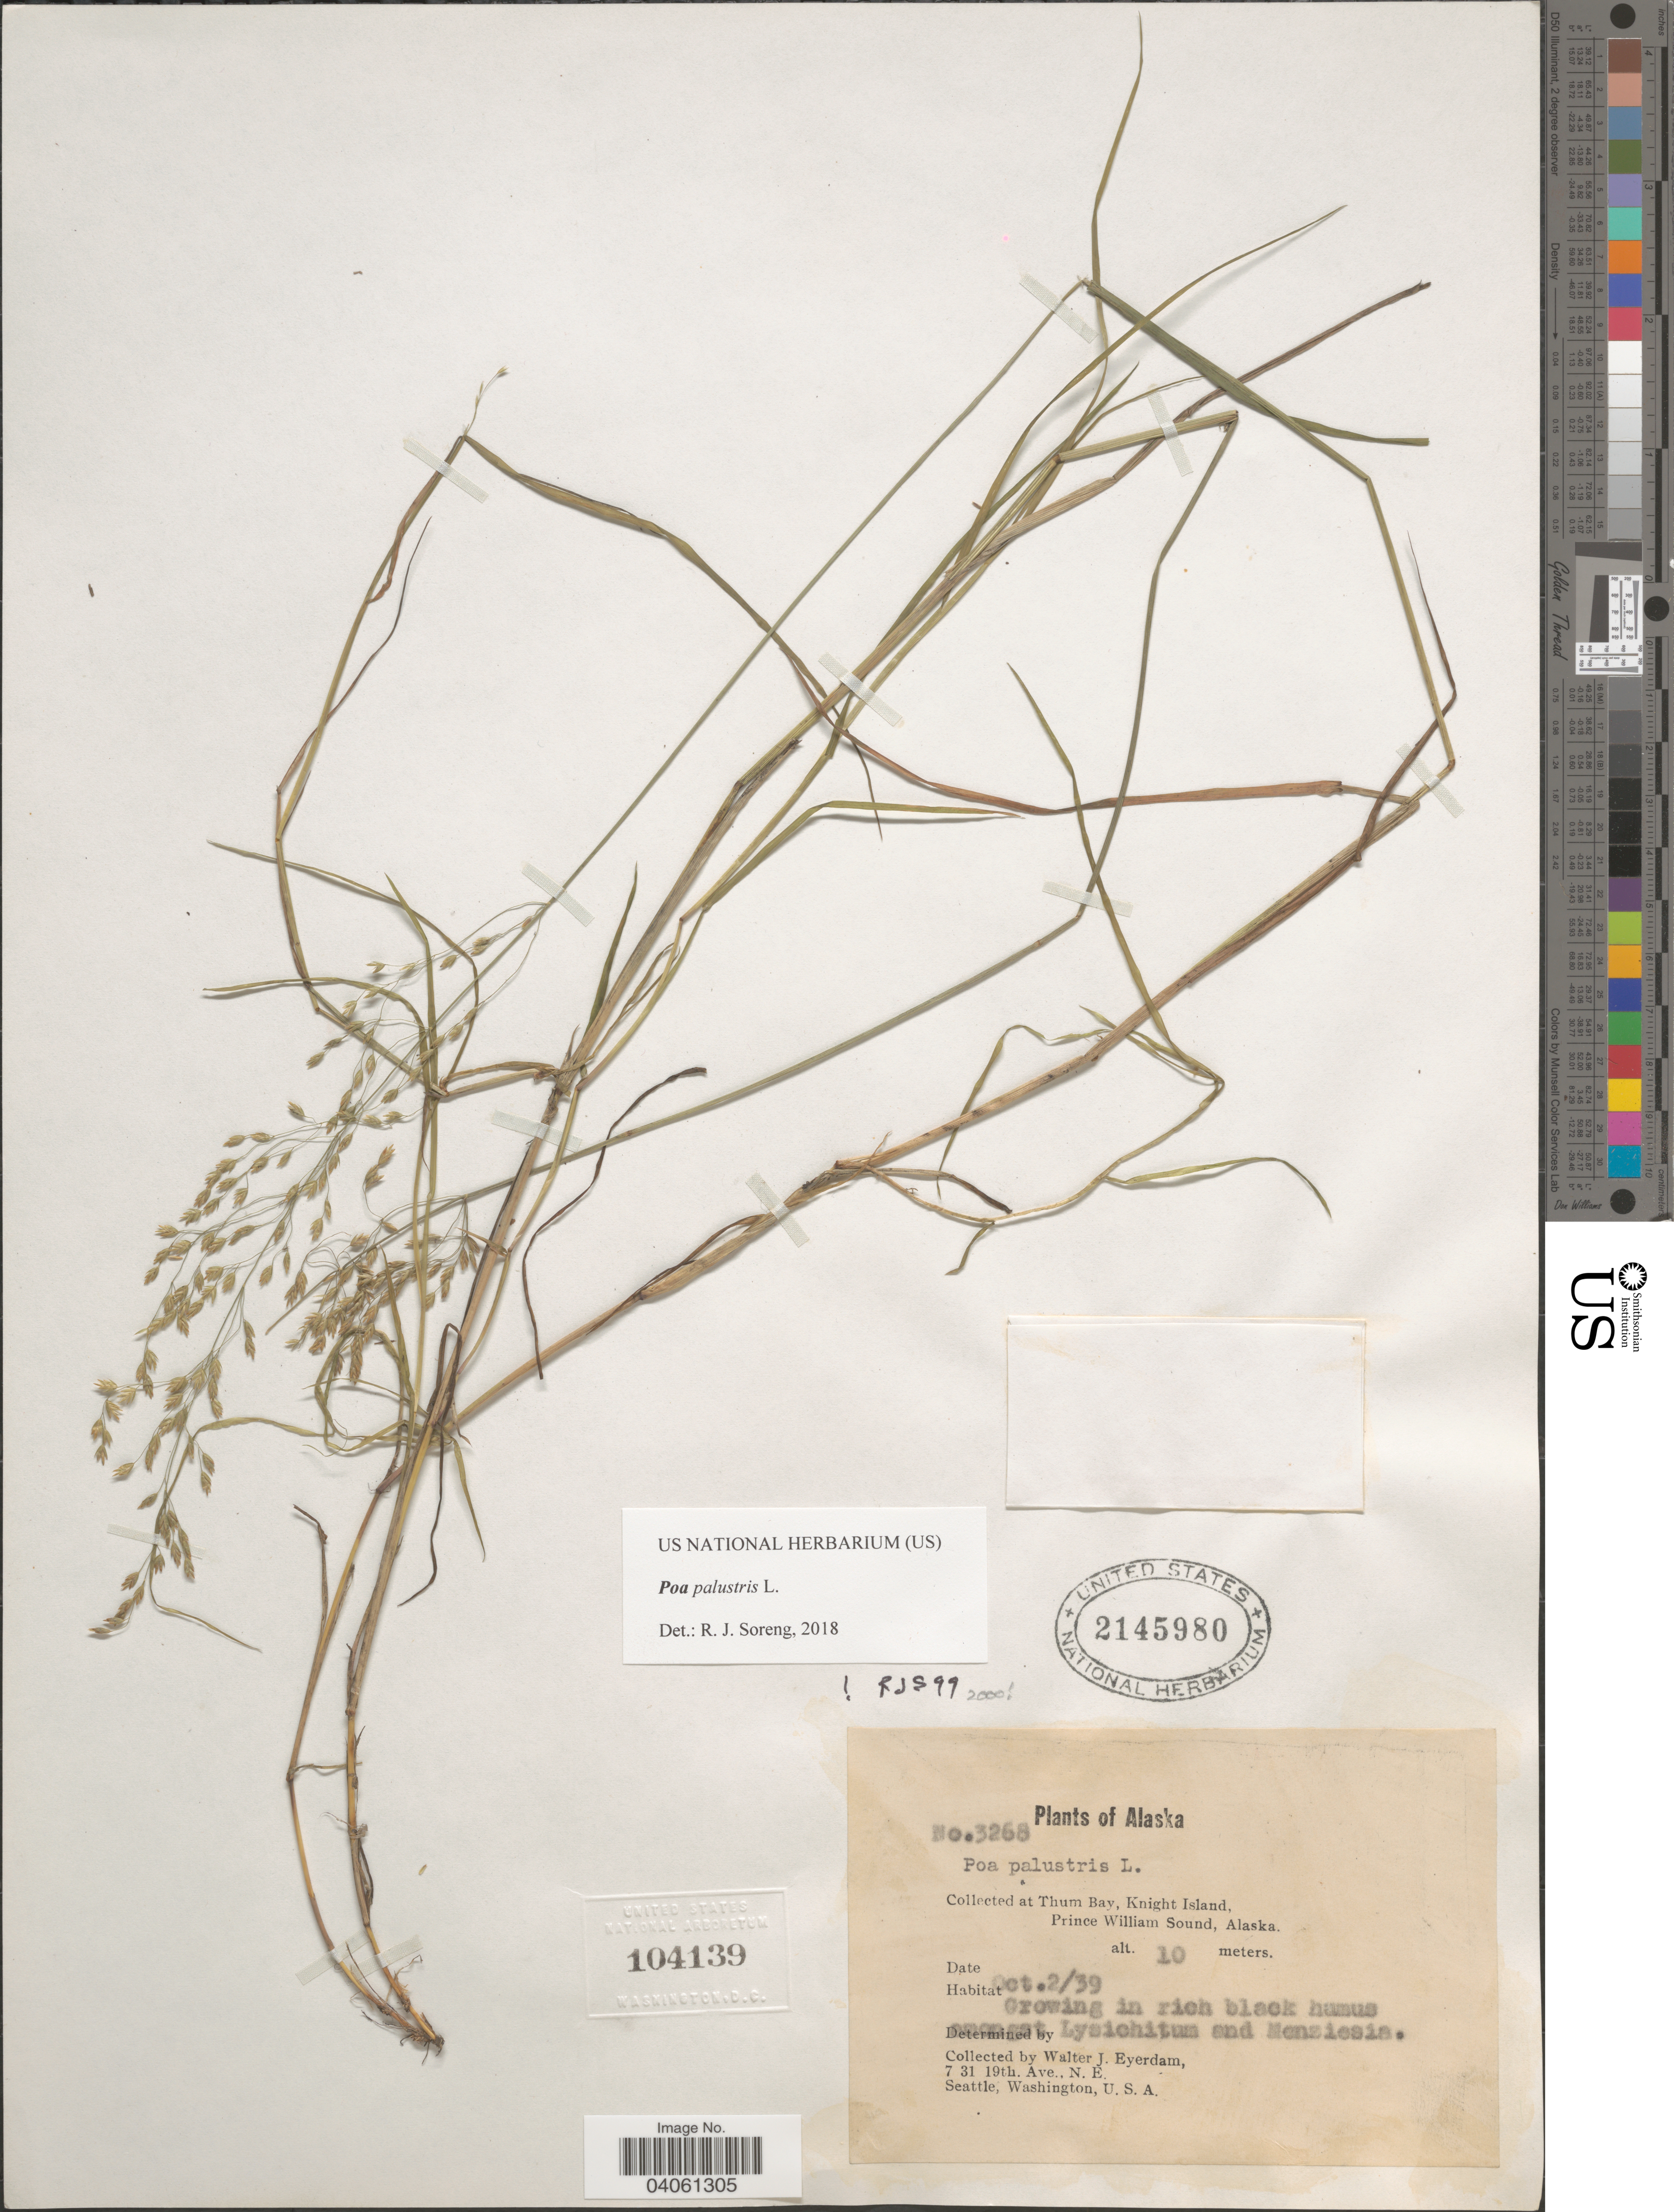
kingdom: Plantae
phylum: Tracheophyta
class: Liliopsida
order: Poales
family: Poaceae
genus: Poa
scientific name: Poa palustris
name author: L.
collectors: W. J. Eyerdam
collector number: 3268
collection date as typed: Transcribed d/m/y: 2/10/39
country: United States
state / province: Alaska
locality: Thum Bay, Knight Island, Prince William Sound.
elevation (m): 10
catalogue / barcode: US 2145980